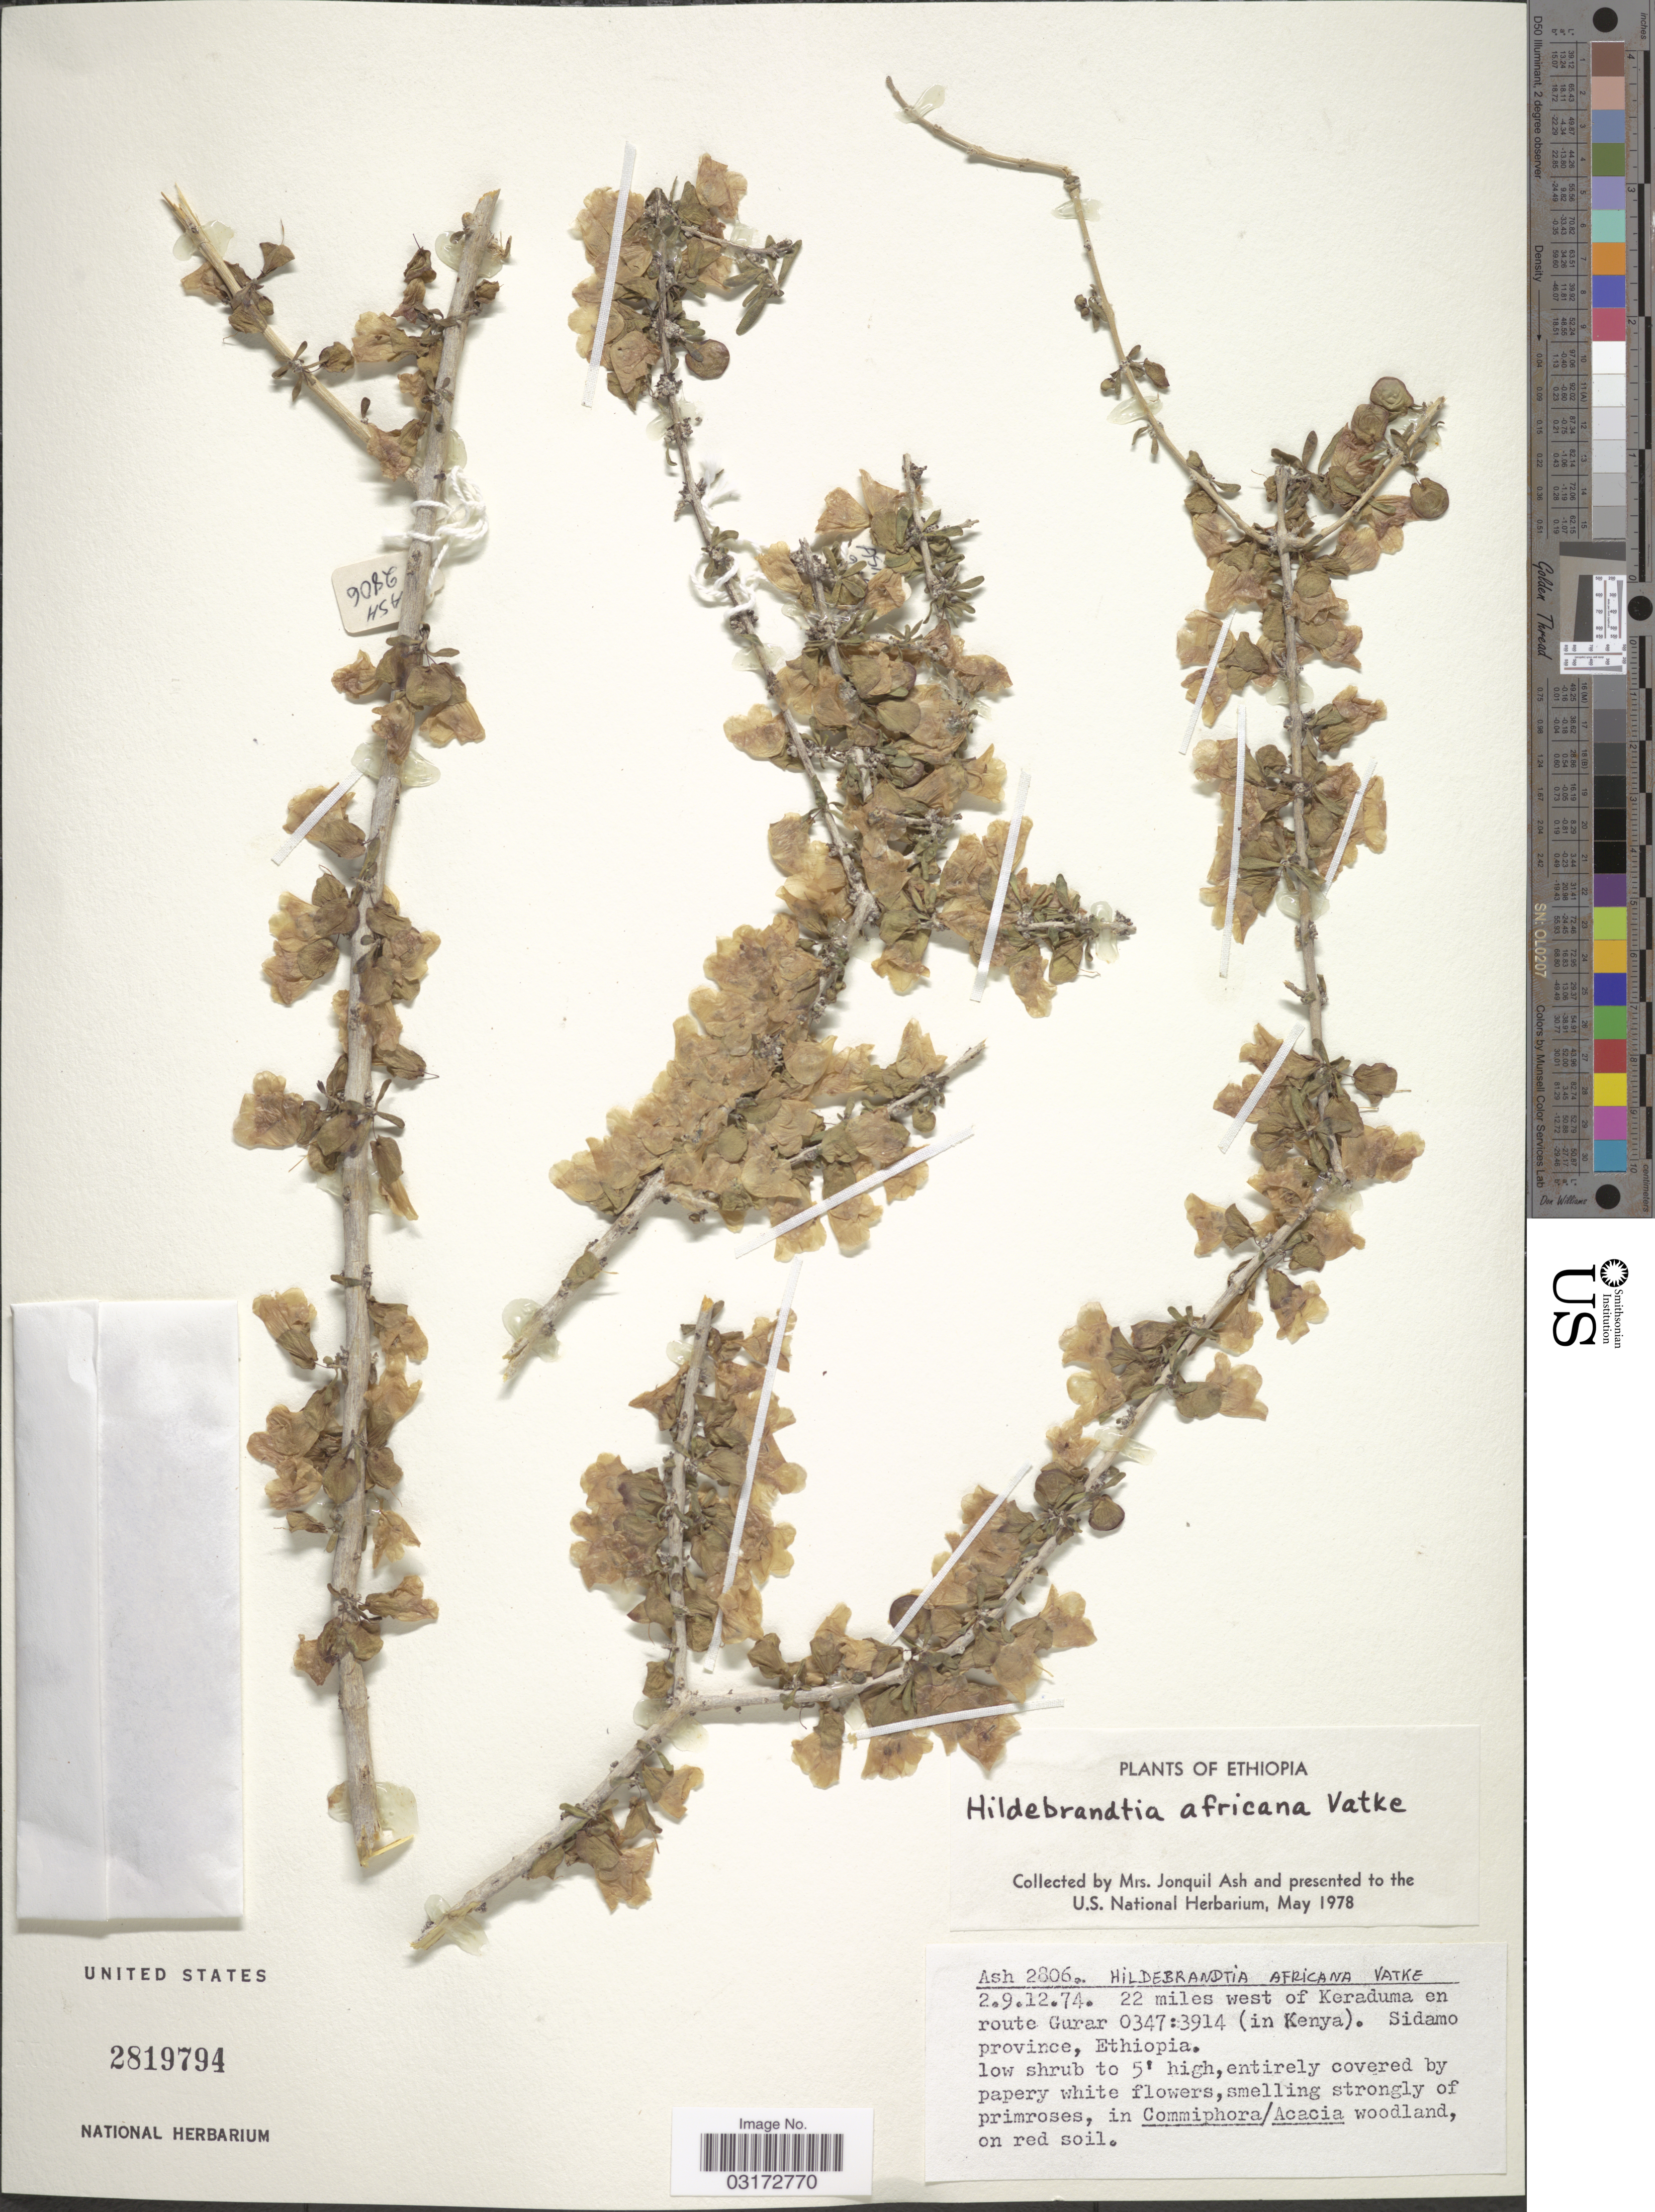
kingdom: Plantae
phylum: Tracheophyta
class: Magnoliopsida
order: Solanales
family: Convolvulaceae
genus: Hildebrandtia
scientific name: Hildebrandtia africana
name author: Vatke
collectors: J. Ash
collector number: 2806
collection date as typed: Transcribed d/m/y: 2/12/74 to 9/12/74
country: Ethiopia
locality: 22 miles west of Keraduma en route Gurar 0347:3914 (in Kenya). Sidamo province.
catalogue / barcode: US 2819794